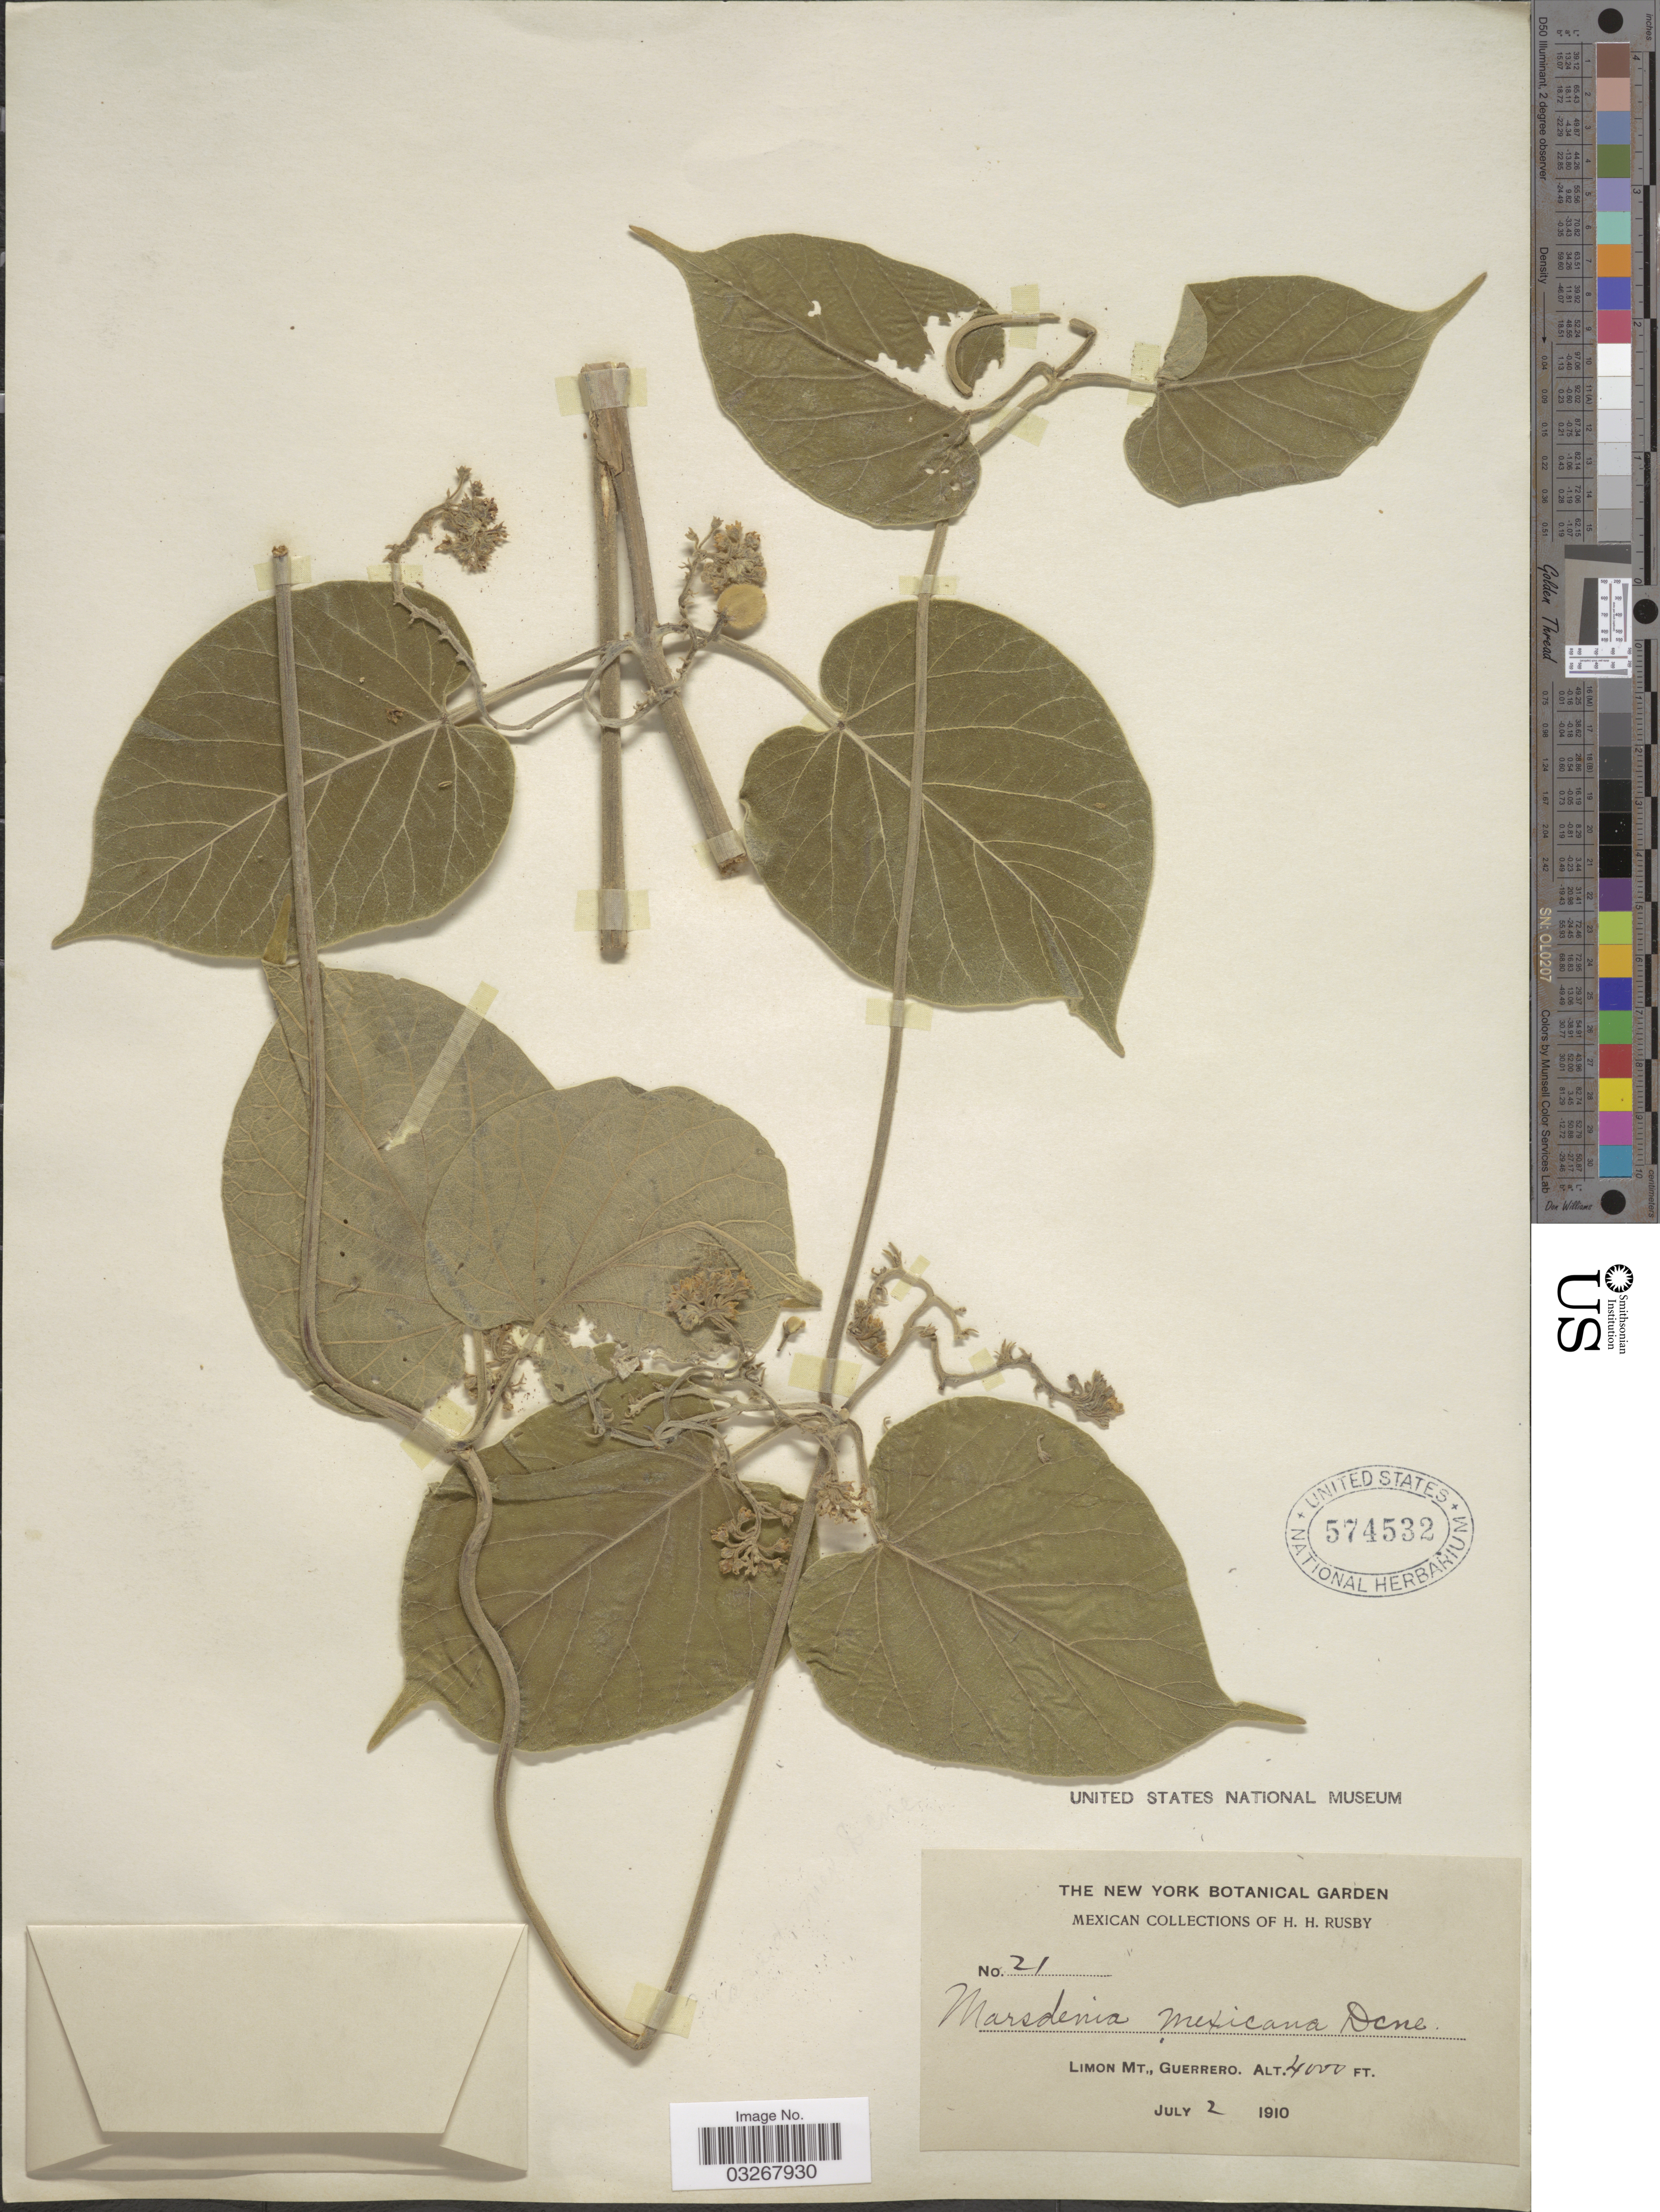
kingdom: Plantae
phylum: Tracheophyta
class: Magnoliopsida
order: Gentianales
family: Apocynaceae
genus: Marsdenia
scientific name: Marsdenia mexicana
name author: Decne.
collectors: H. H. Rusby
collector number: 21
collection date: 1910-07-02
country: Mexico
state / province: Guerrero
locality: Limon Mt.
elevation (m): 1219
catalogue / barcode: US 574532